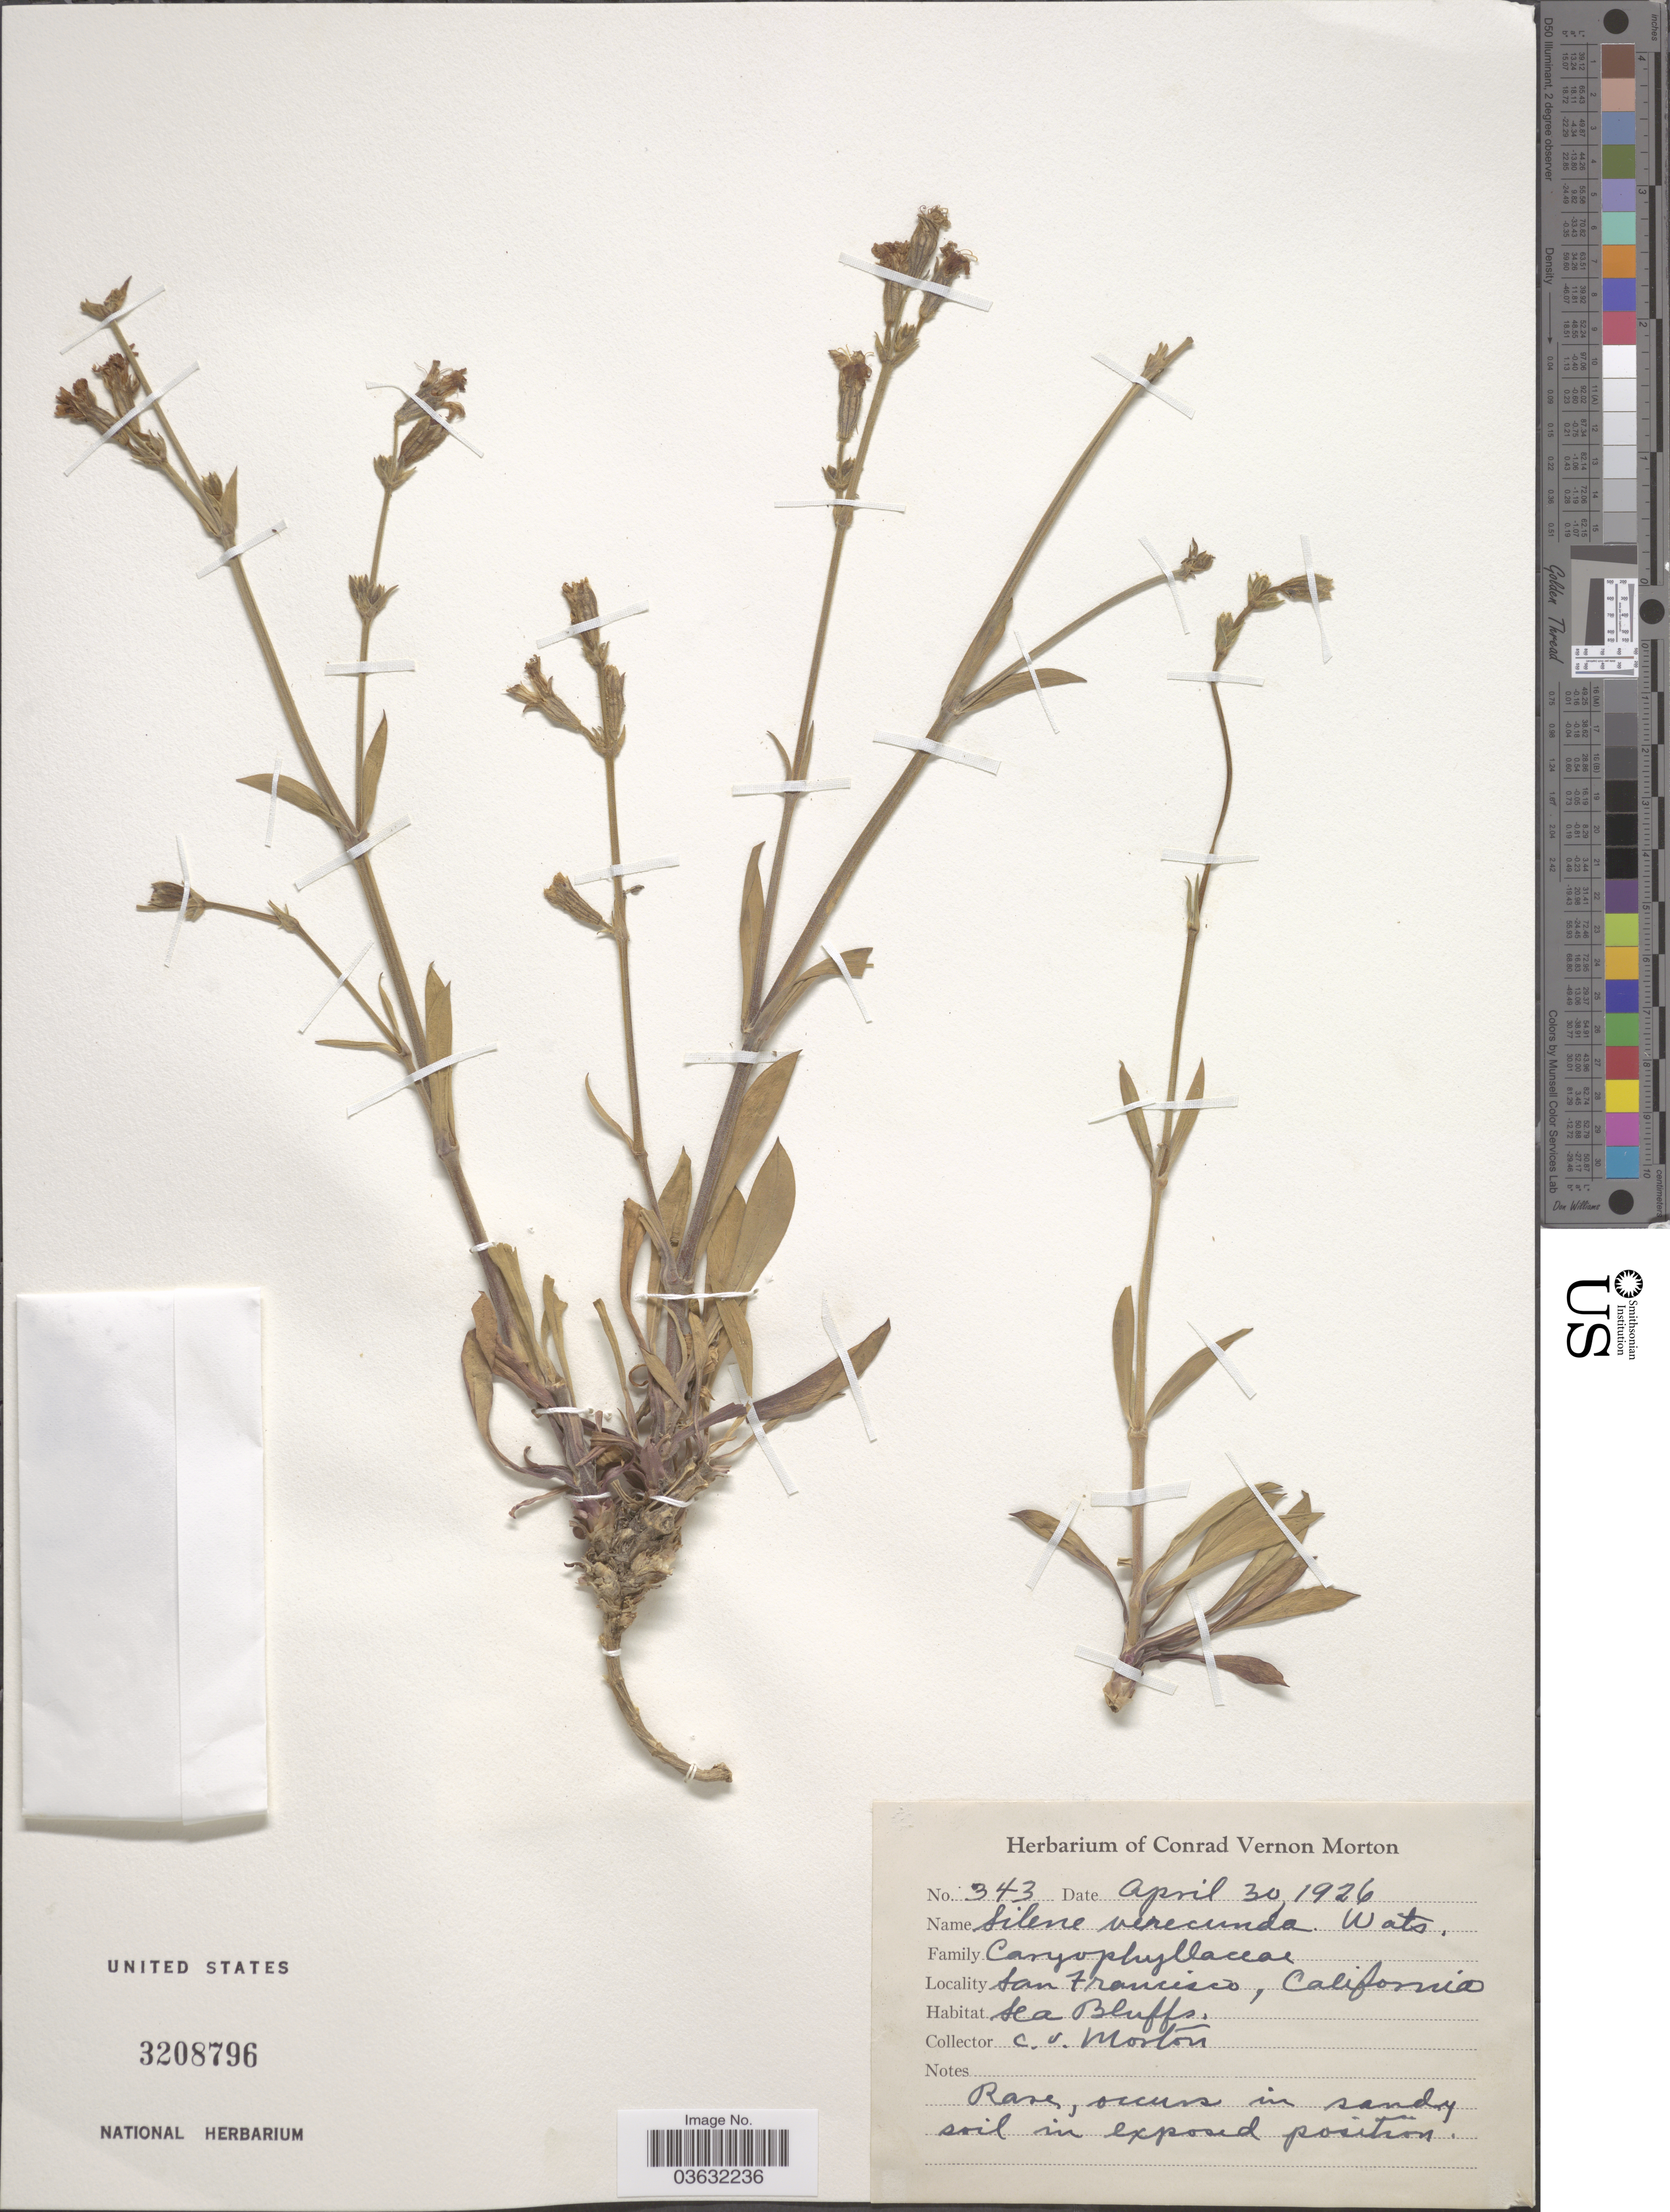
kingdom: Plantae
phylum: Tracheophyta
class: Magnoliopsida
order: Caryophyllales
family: Caryophyllaceae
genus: Silene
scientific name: Silene verecunda subsp. typica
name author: C.L. Hitchc. & Maguire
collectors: C. V. Morton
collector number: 343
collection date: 1926-04-30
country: United States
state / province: California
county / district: San Francisco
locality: San Francisco.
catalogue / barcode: US 3208796